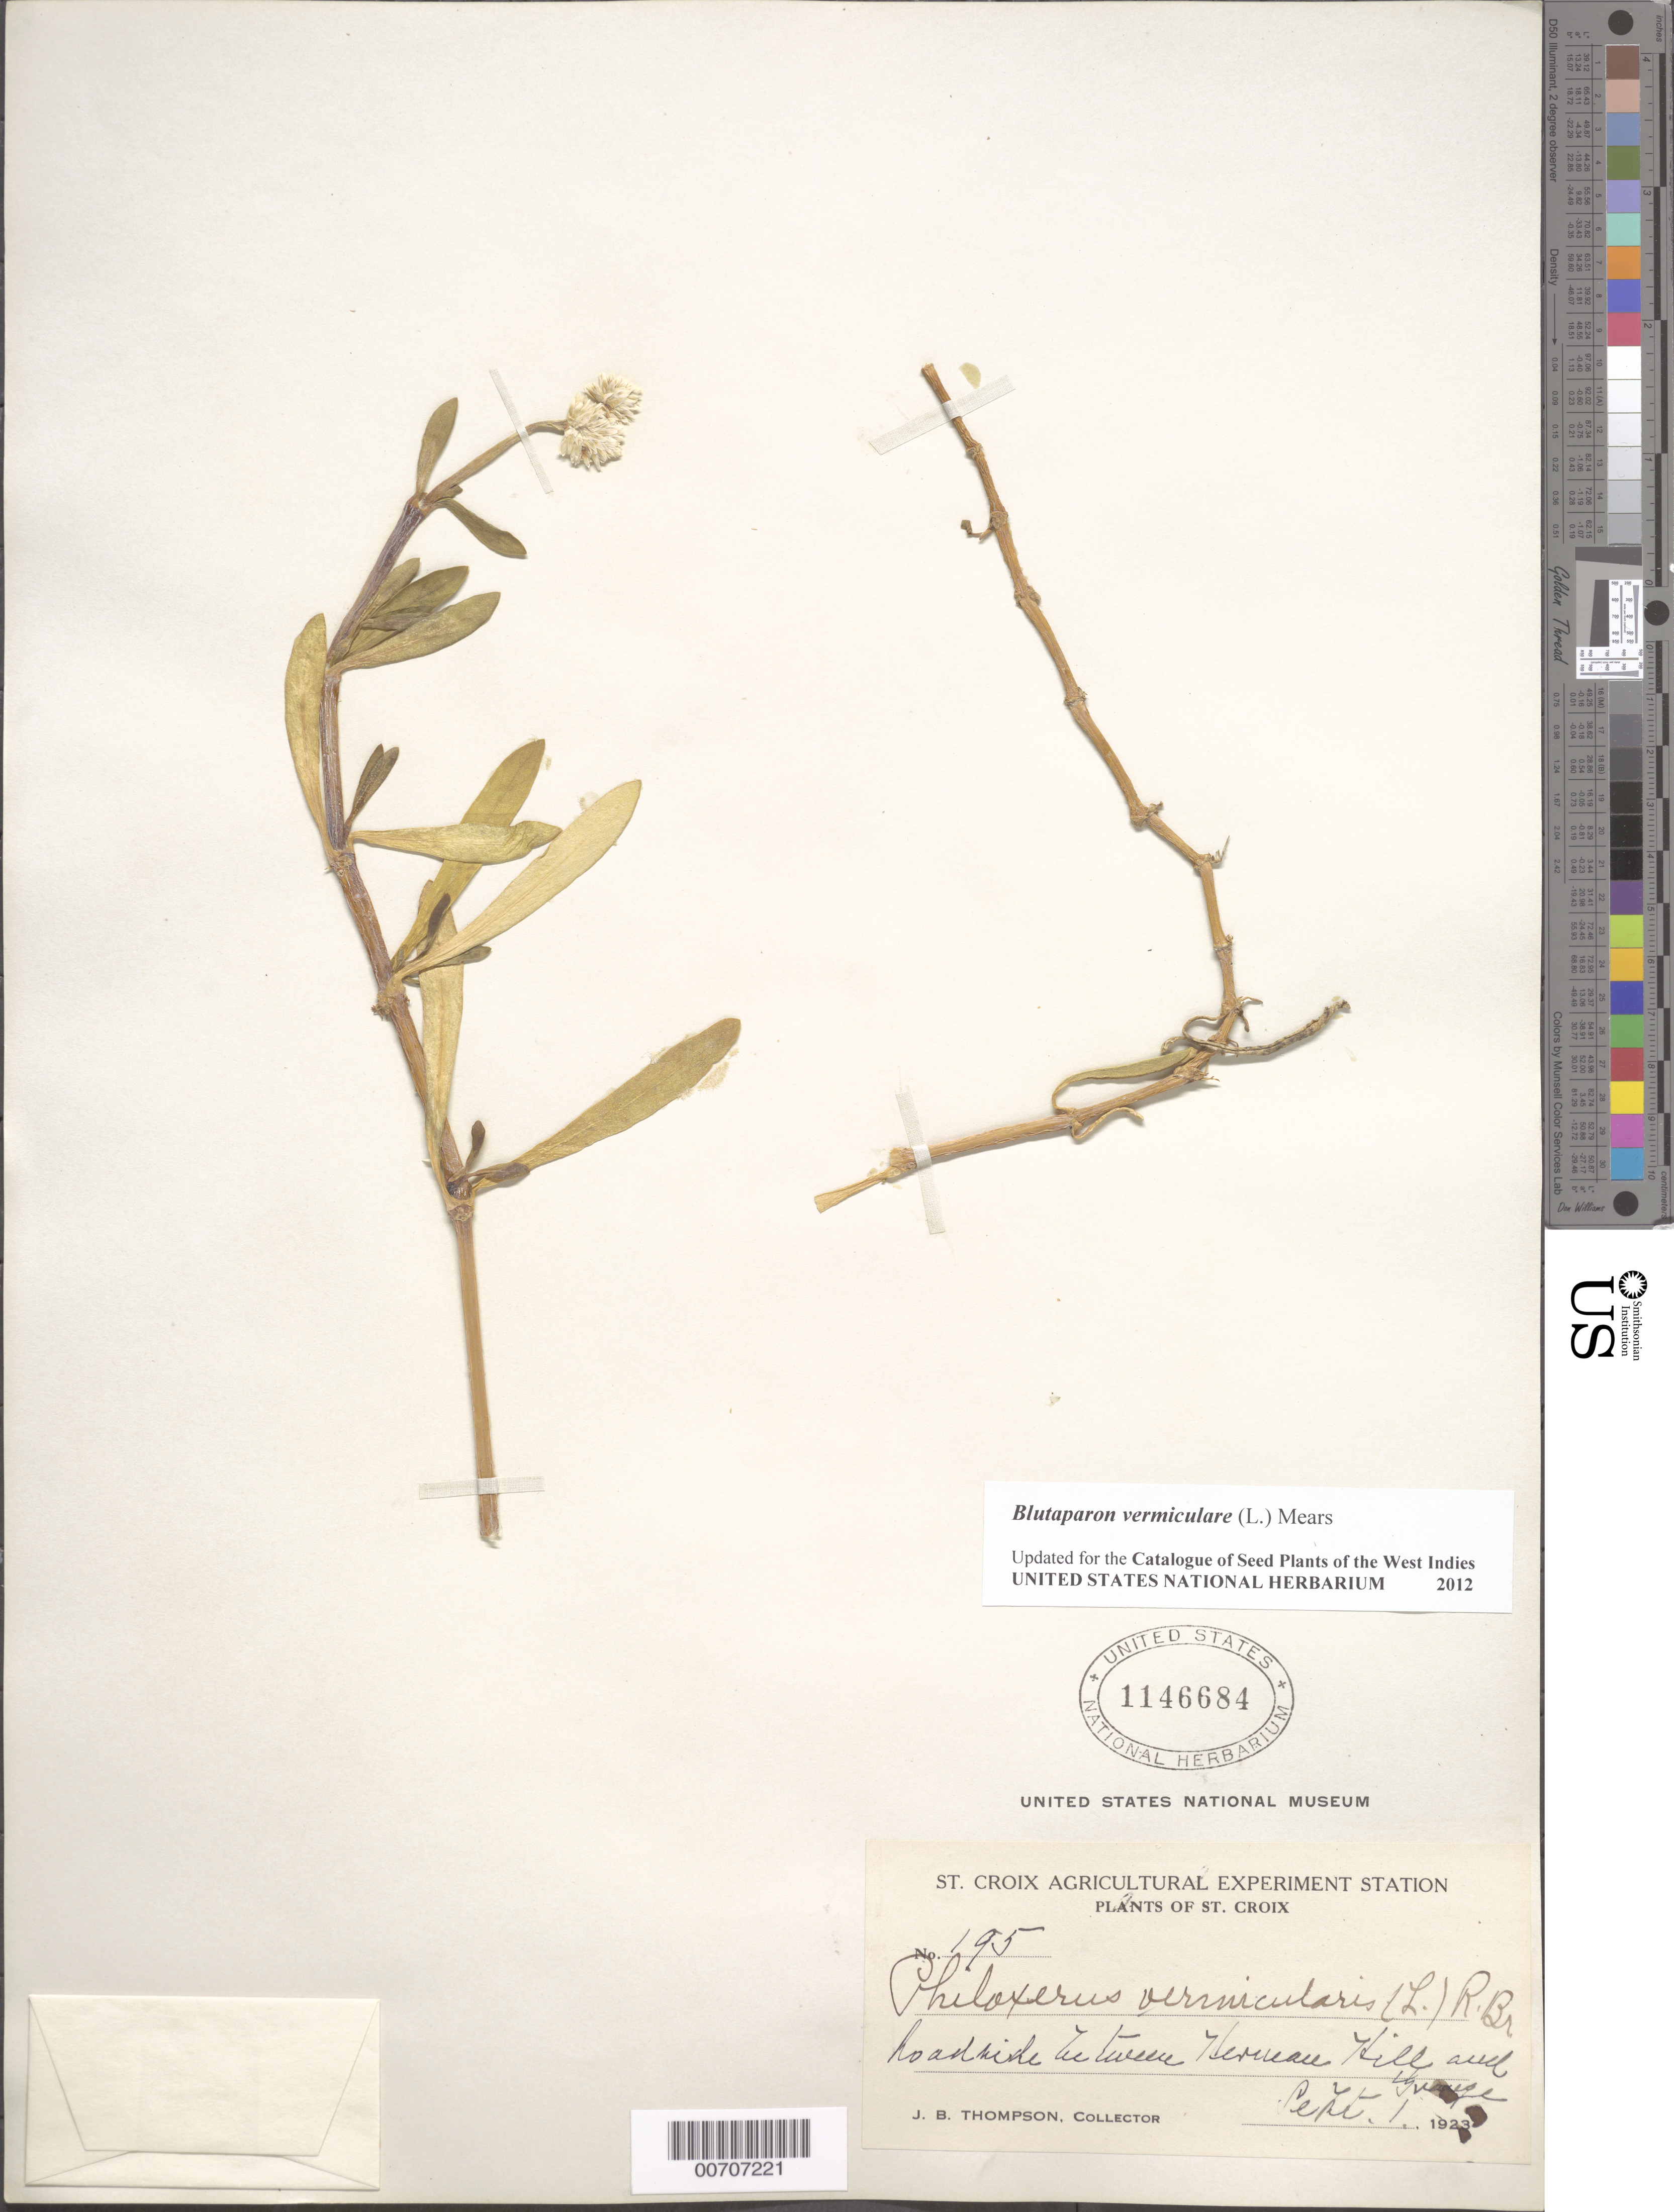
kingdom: Plantae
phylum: Tracheophyta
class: Magnoliopsida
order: Caryophyllales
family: Amaranthaceae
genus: Gomphrena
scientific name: Gomphrena vermicularis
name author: L.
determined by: Strong, Mark T., (BOT), Smithsonian Institution - National Museum of Natural History (UNITED STATES)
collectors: J. B. Thompson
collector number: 195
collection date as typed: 01 Sep 1923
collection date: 1923-09-01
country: U.S. Virgin Islands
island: St. Croix Island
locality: Herman Hill and Guauge?, btw.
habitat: Roadside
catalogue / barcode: US 1146684